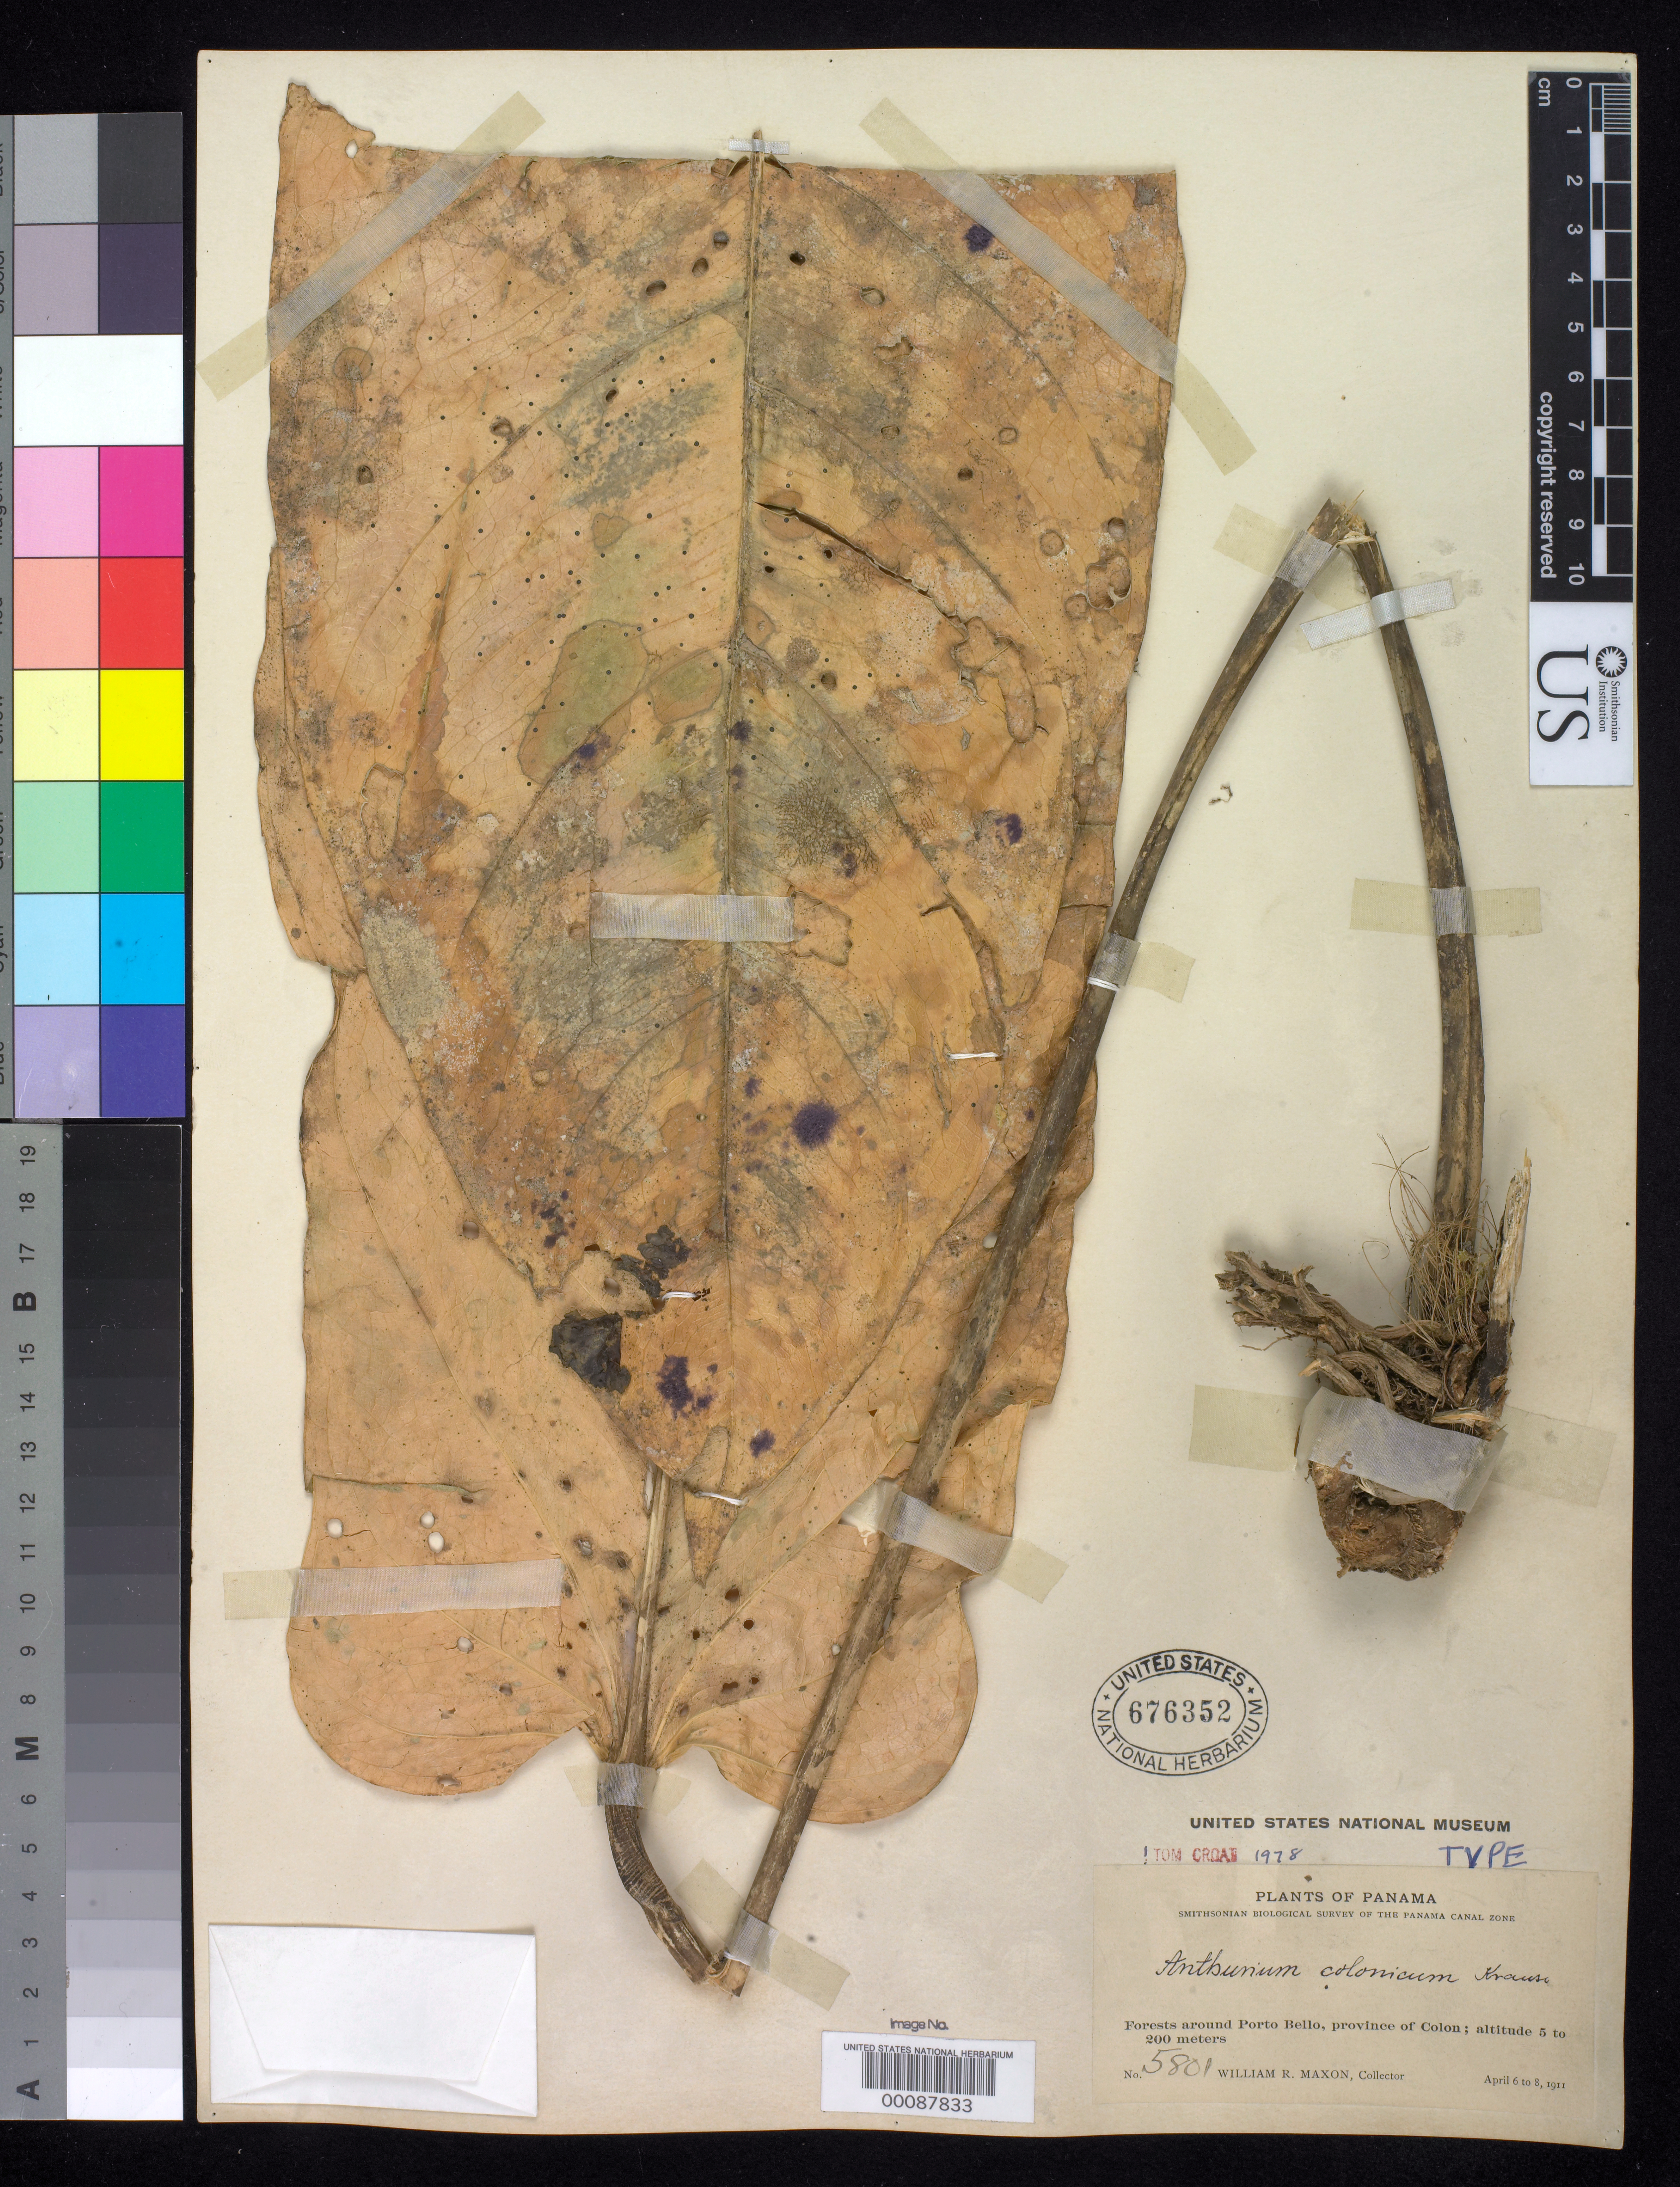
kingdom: Plantae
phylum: Tracheophyta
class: Liliopsida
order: Alismatales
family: Araceae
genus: Anthurium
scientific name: Anthurium colonicum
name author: K. Krause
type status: Isotype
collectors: W. R. Maxon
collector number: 5801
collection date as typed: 06 Apr 1911 to 08 Apr 1911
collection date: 1911-04-06/1911-04-08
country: Panama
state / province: Colón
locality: Portobello.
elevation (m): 5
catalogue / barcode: US 676352